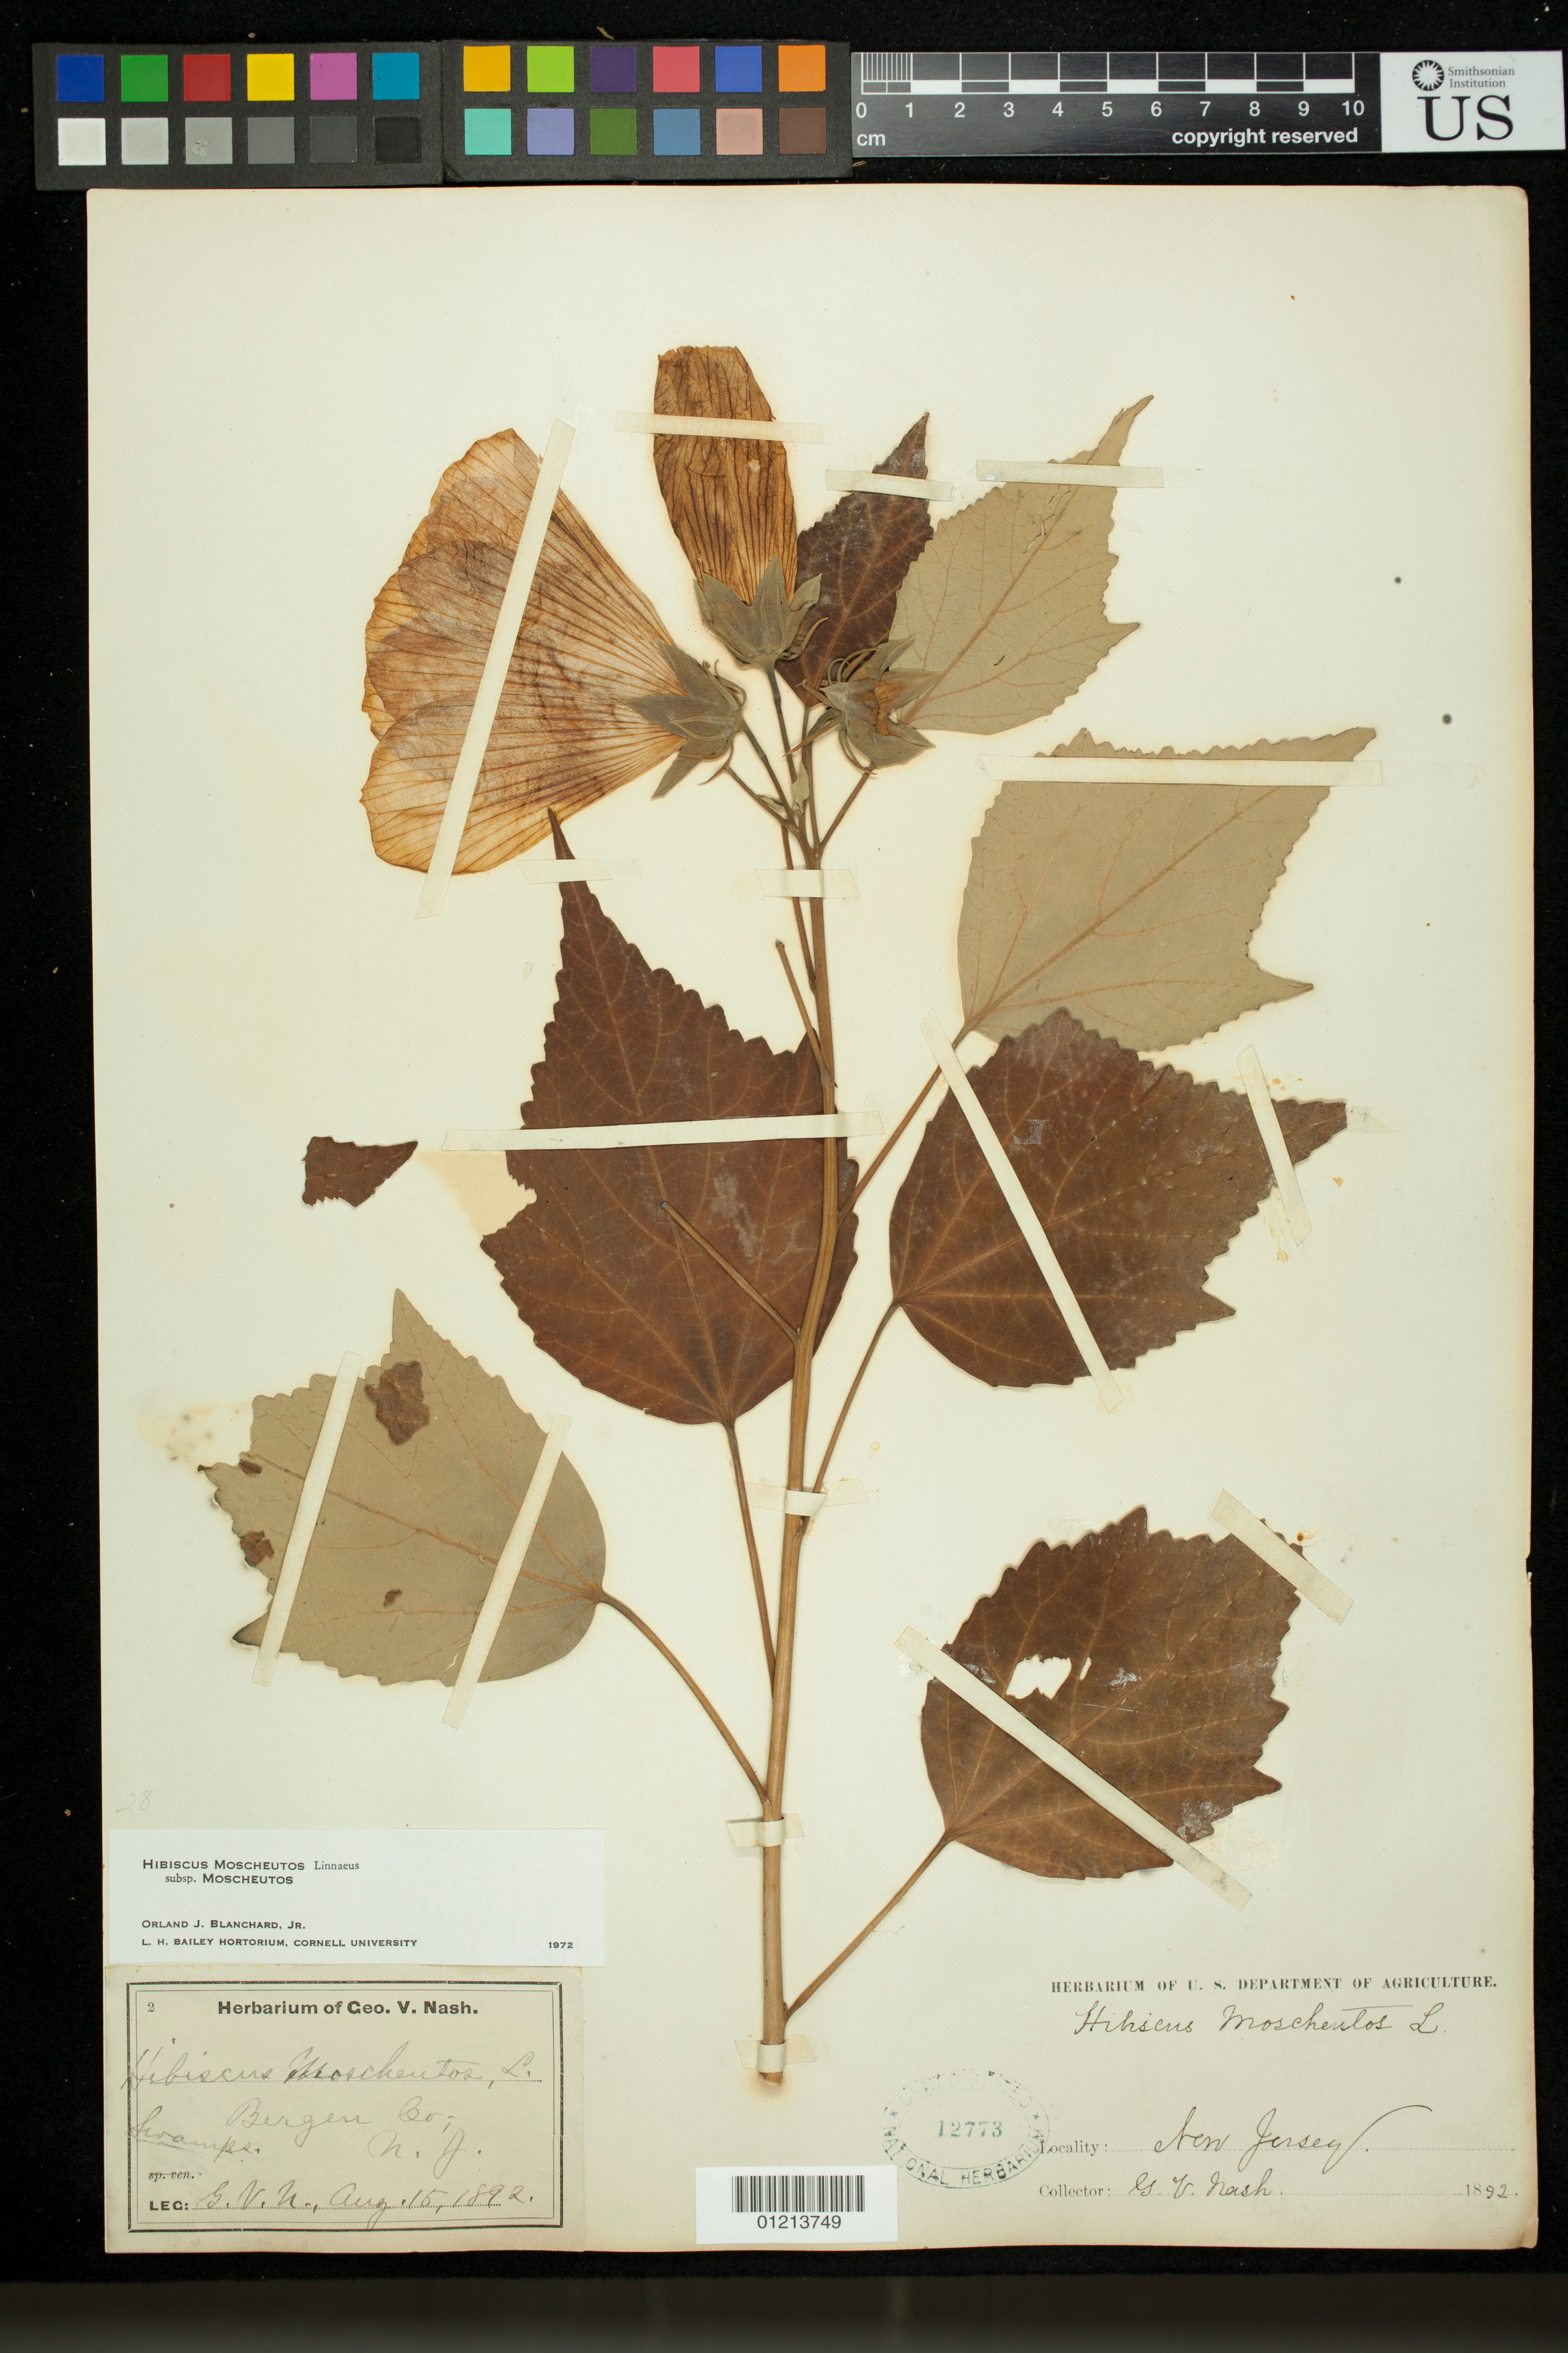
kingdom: Plantae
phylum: Tracheophyta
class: Magnoliopsida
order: Malvales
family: Malvaceae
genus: Hibiscus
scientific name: Hibiscus moscheutos subsp. moscheutos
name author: L.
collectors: G. V. Nash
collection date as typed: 15 Aug 1892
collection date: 1892-08-15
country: United States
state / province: New Jersey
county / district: Bergen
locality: Bergen Co. Swamps.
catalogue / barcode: US 12773